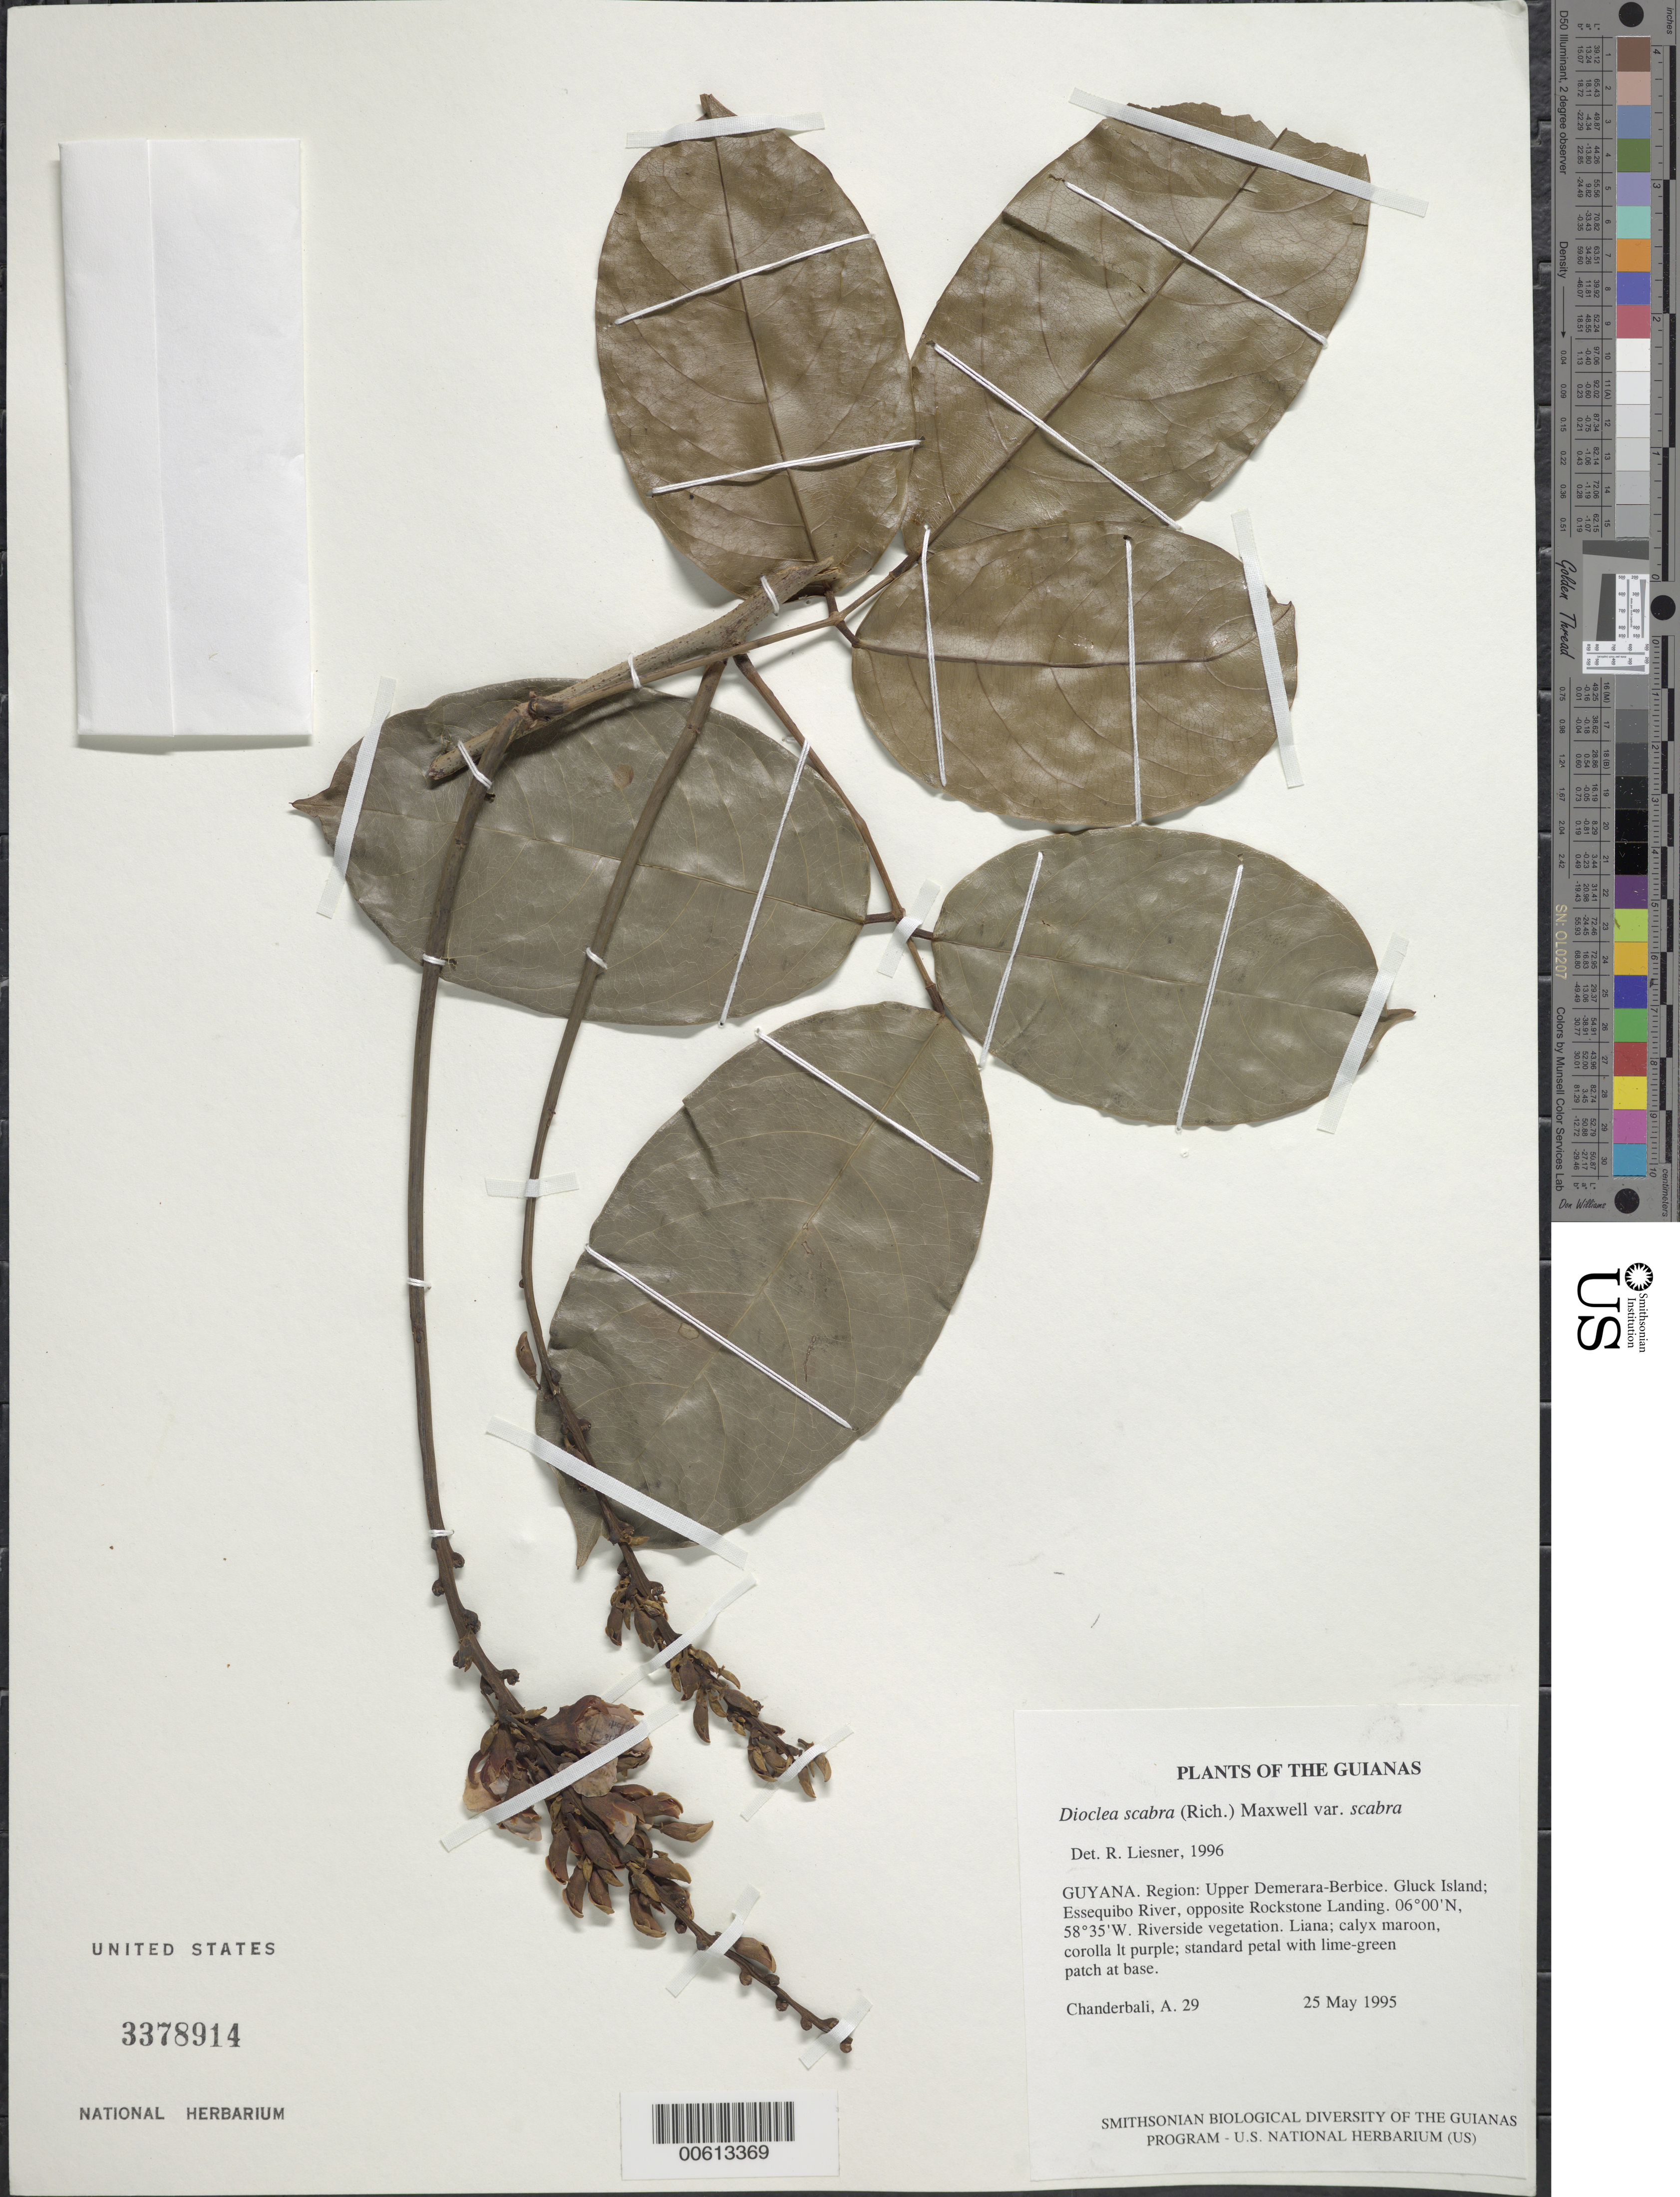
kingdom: Plantae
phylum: Tracheophyta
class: Magnoliopsida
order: Fabales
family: Fabaceae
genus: Macropsychanthus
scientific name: Macropsychanthus scaber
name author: (Rich.) L.P. Queiroz & Snak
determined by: Strong, Mark T., (BOT), Smithsonian Institution - National Museum of Natural History (UNITED STATES)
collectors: A. S. Chanderbali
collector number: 0029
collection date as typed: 25 May 1995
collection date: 1995-05-25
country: Guyana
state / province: U. Demerara-Berbice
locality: Gluck Island; Essequibo River, opposite Rockstone Landing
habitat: Riverside vegetation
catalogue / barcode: US 3378914